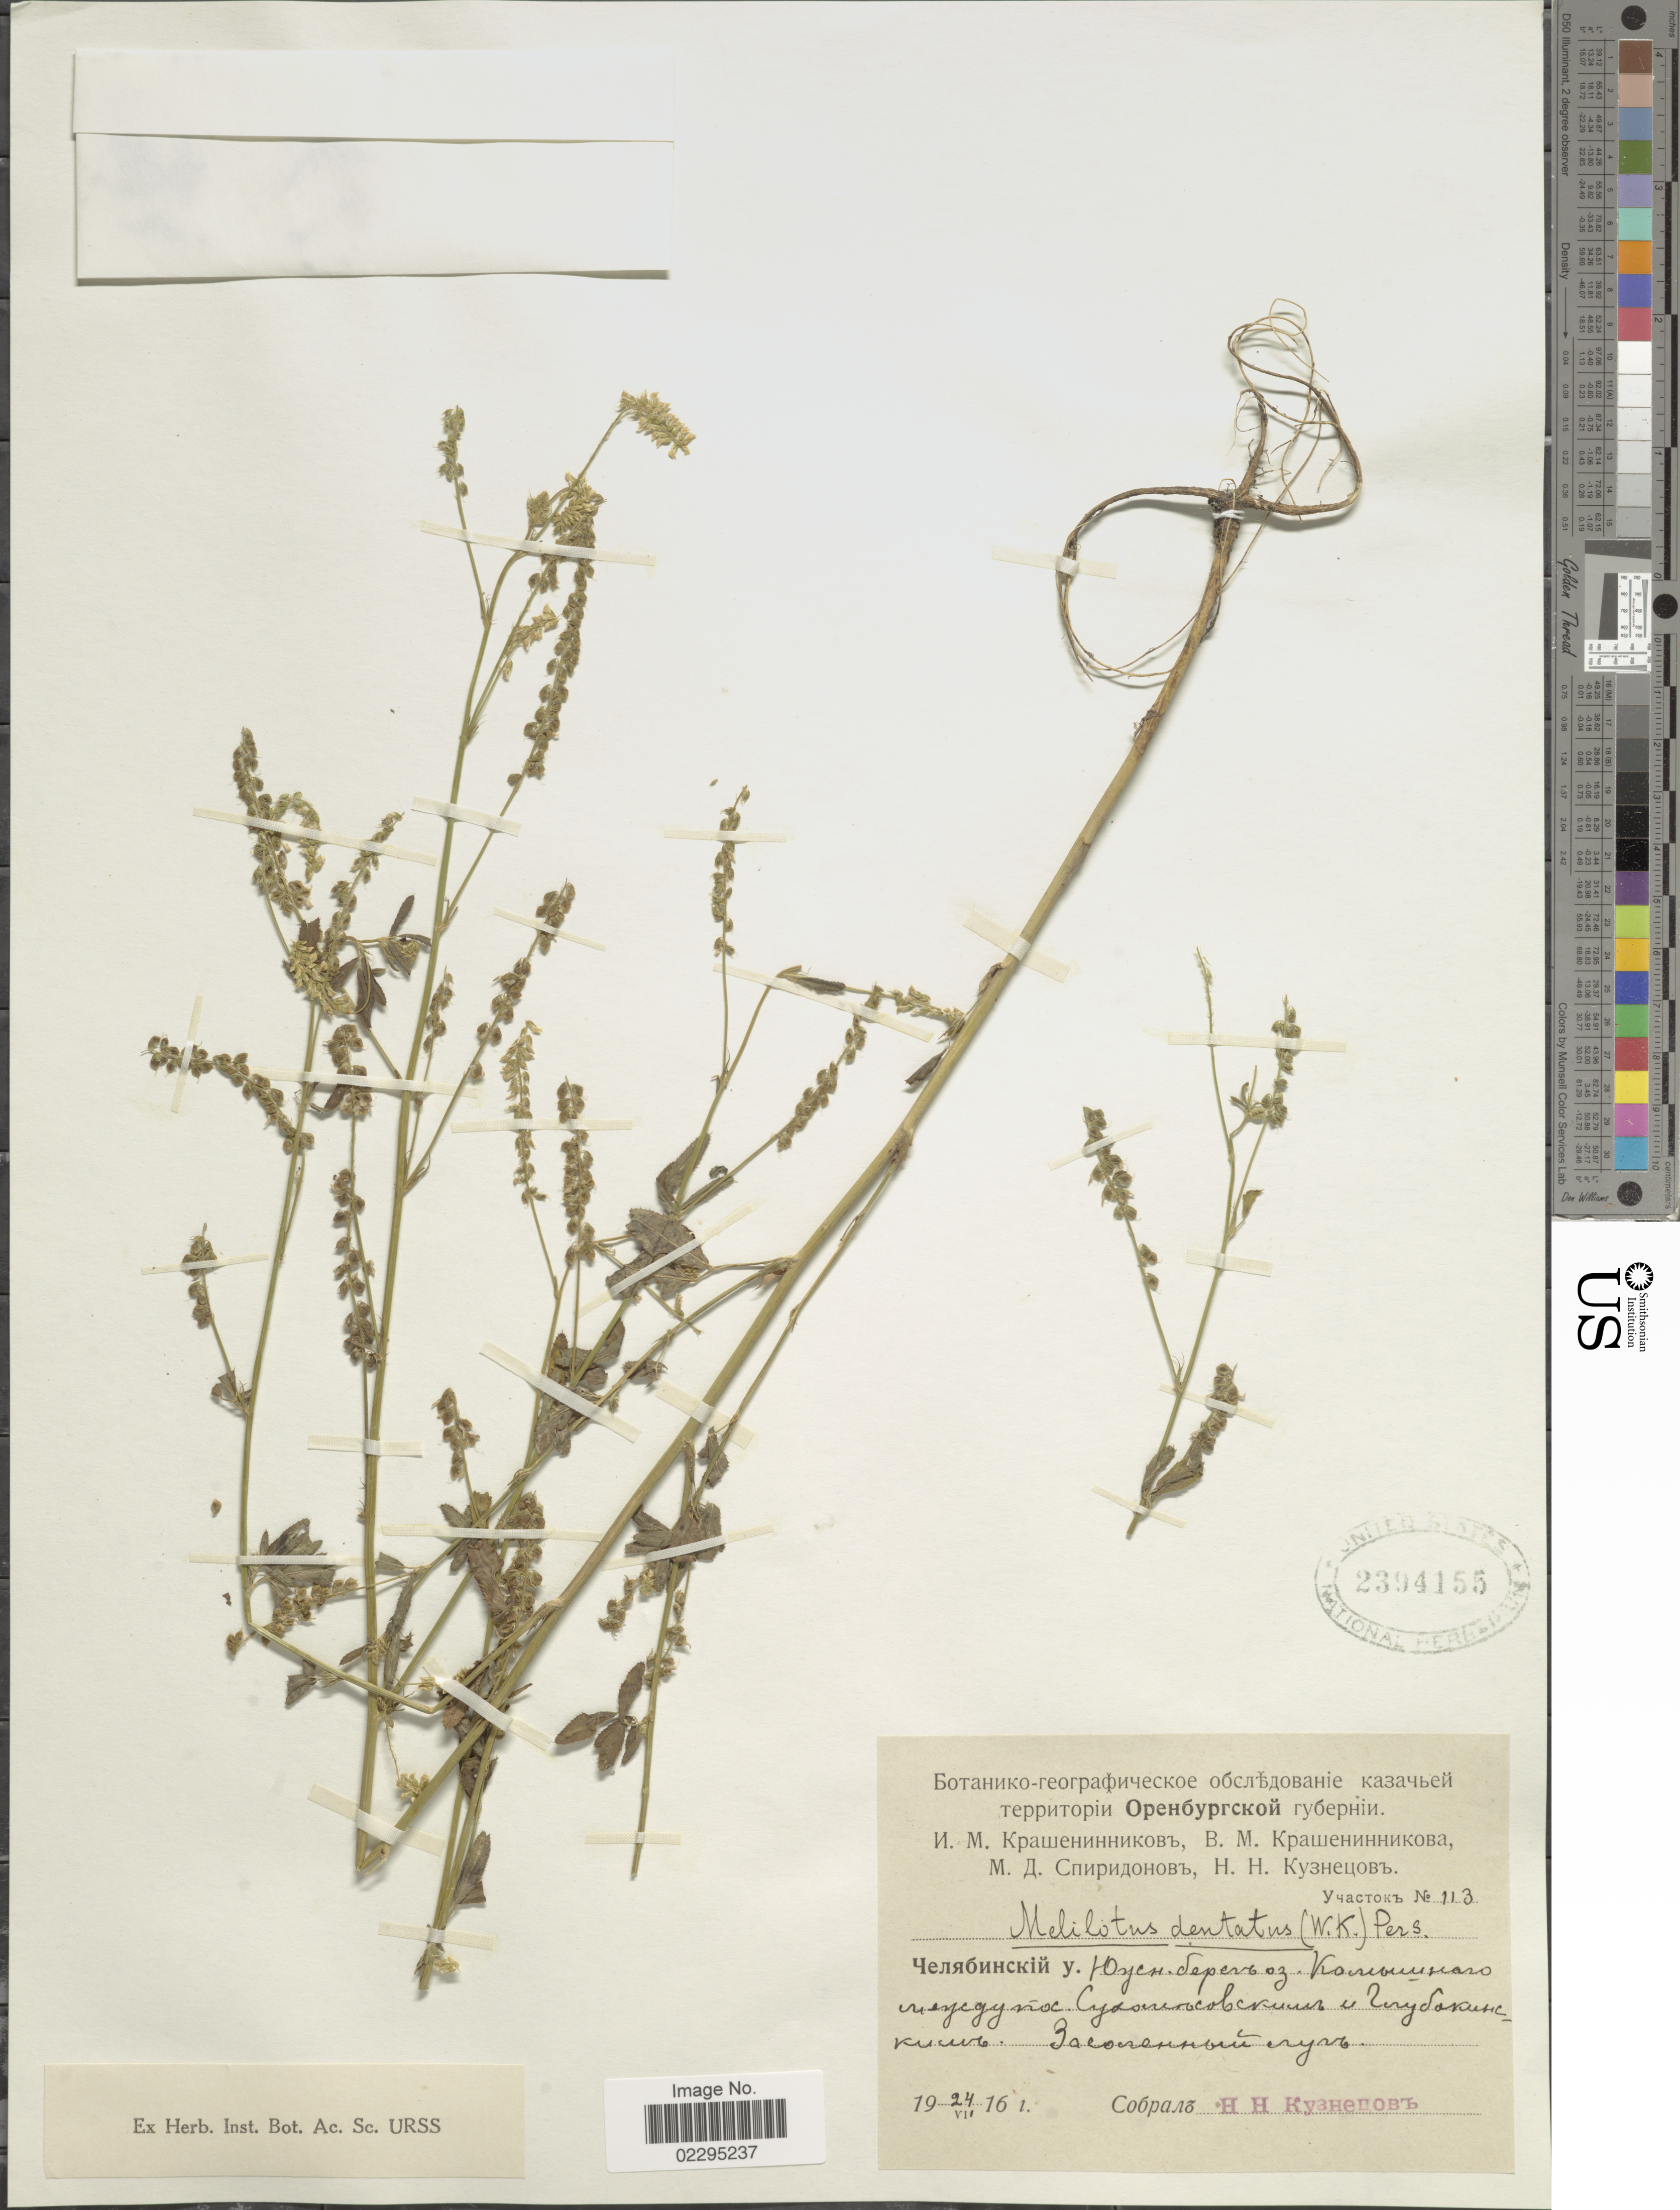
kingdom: Plantae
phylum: Tracheophyta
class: Magnoliopsida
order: Fabales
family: Fabaceae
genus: Melilotus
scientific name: Melilotus dentatus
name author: (Waldst. & Kit.) Pers.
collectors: N. Kuznetsov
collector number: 113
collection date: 1916-07-24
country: Russian Federation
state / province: Chelyabinsk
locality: S shore of Lake Kamyshnoe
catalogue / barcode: US 2394155